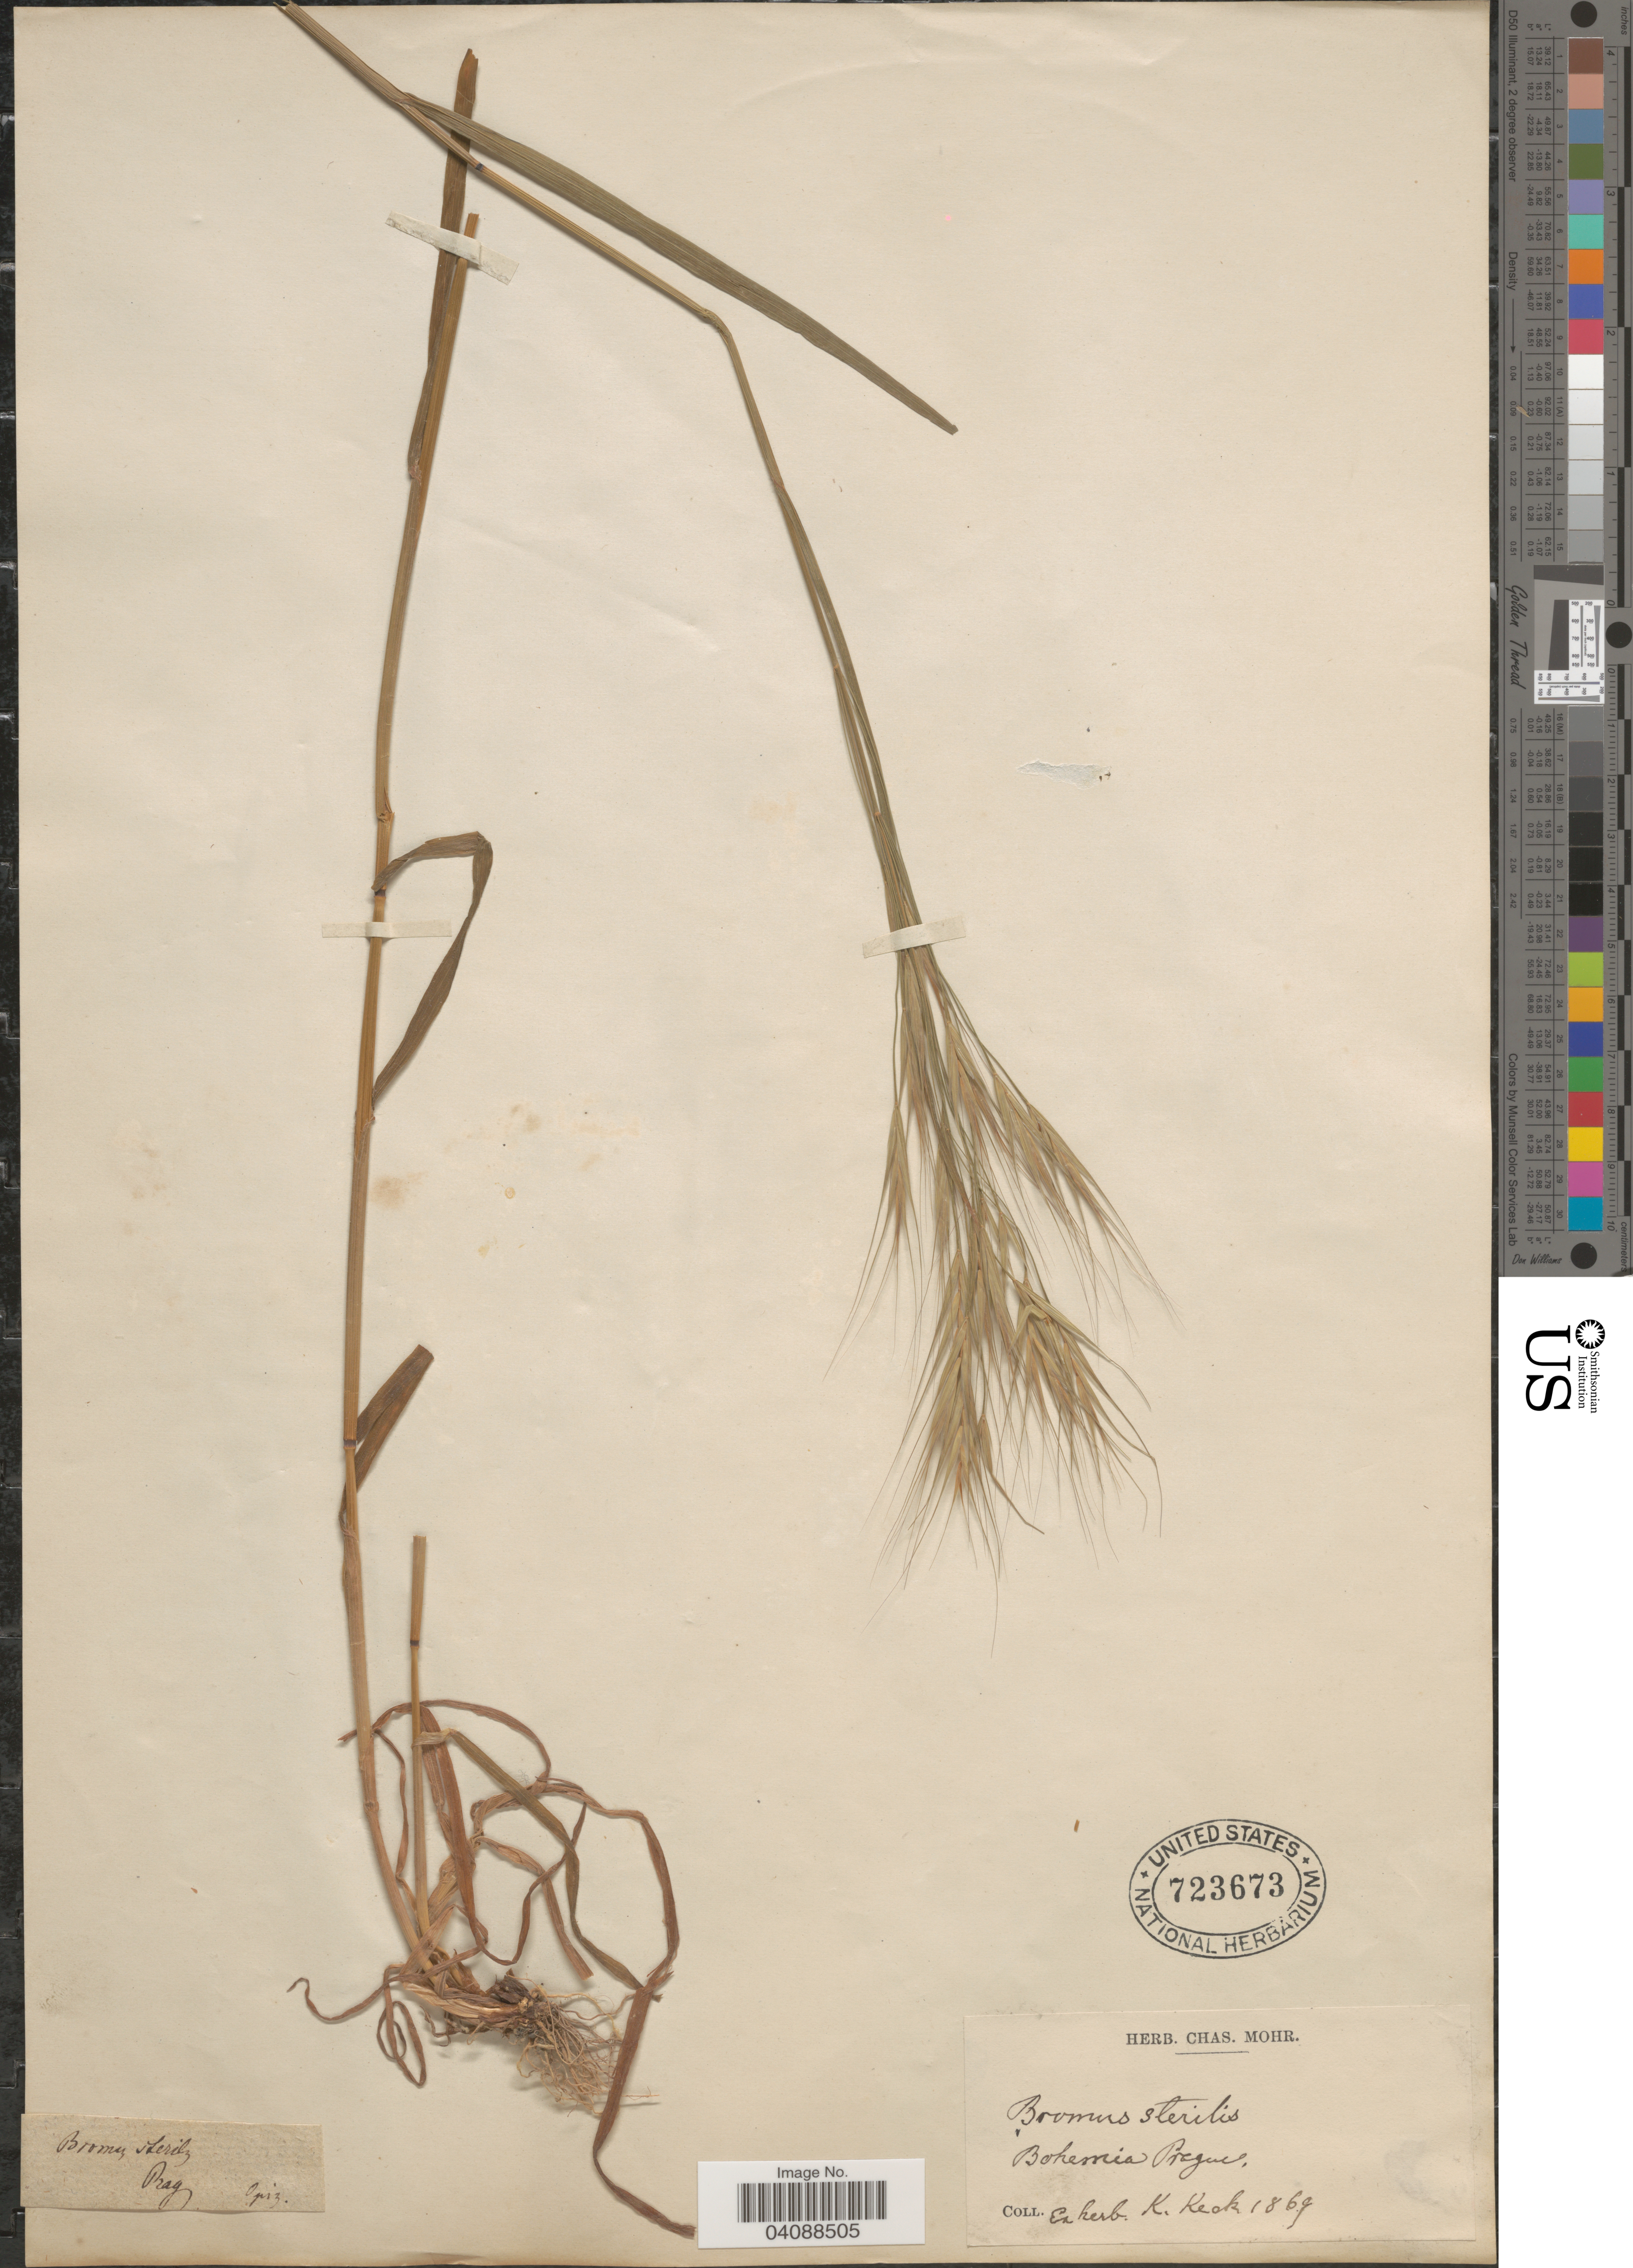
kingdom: Plantae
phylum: Tracheophyta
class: Liliopsida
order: Poales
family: Poaceae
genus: Bromus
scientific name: Bromus sterilis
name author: L.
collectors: P. M. Opiz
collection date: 1869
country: Czechia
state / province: Prague, Capital District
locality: Bohemia Prague.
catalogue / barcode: US 723673